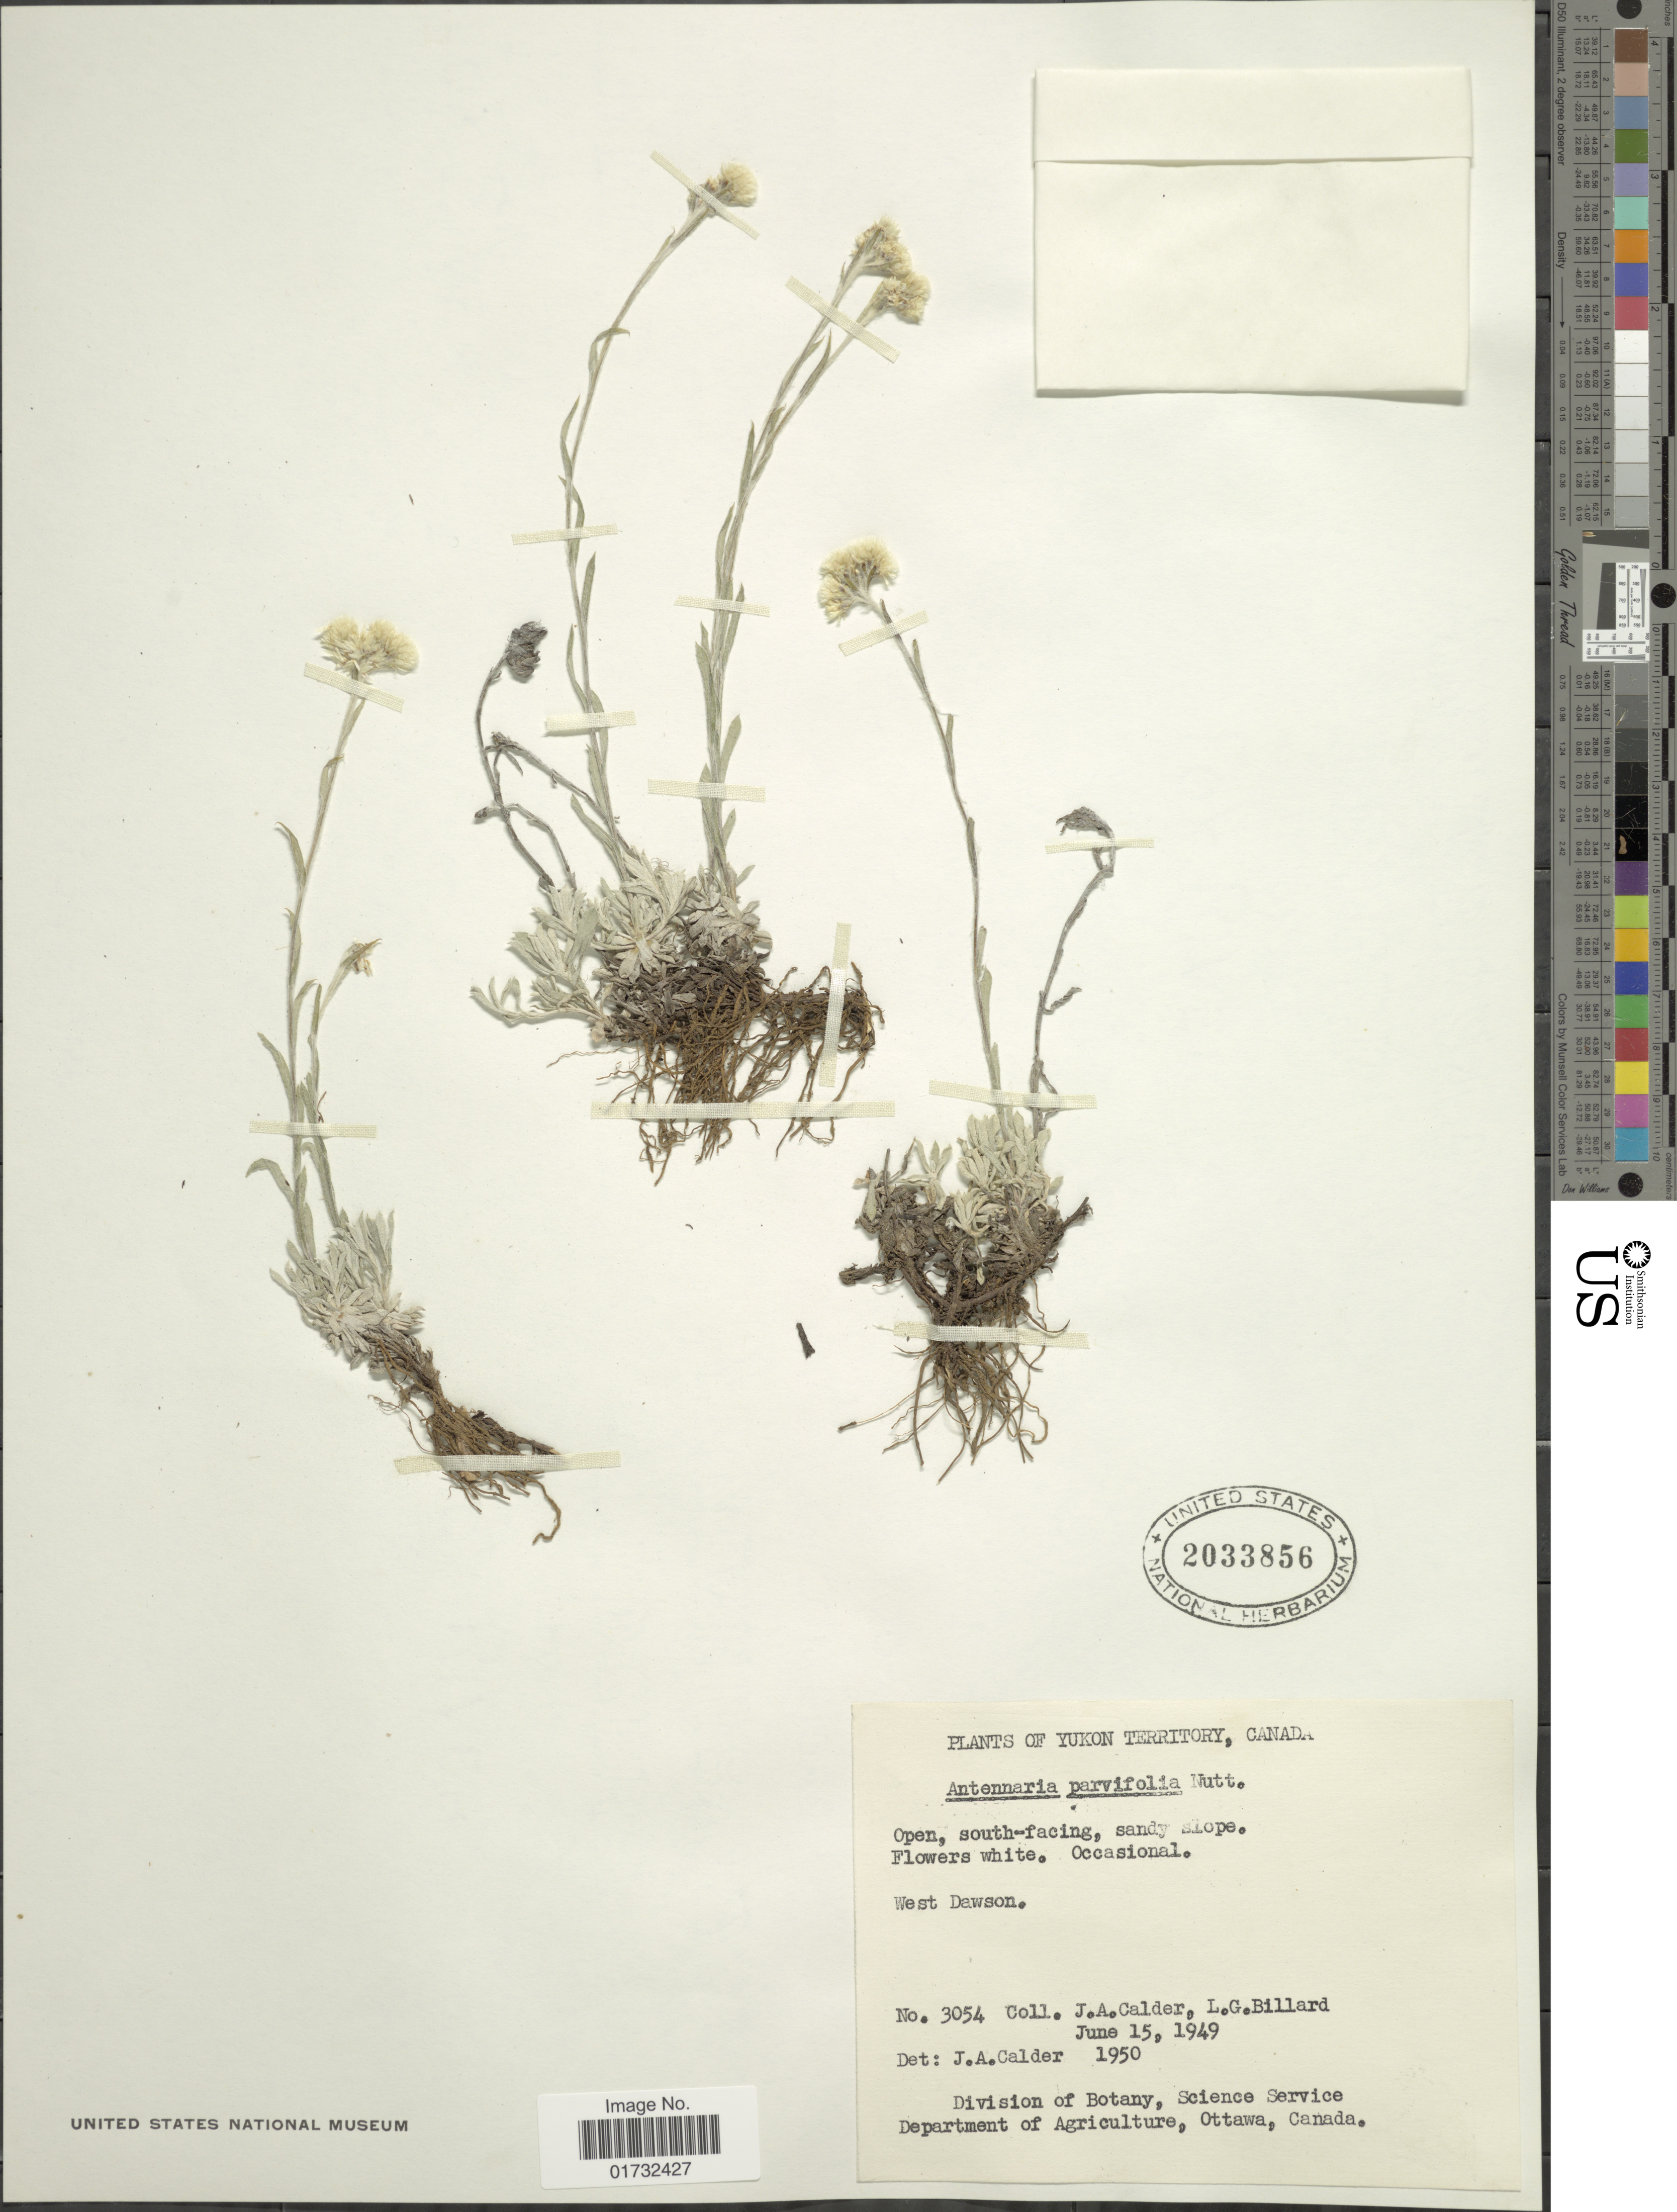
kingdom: Plantae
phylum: Tracheophyta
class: Magnoliopsida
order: Asterales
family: Asteraceae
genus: Antennaria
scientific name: Antennaria parvifolia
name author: Nutt.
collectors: J. A. Calder & L. Billard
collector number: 3054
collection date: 1949-06-15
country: Canada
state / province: Yukon Territory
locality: West Dawson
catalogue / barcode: US 2033856